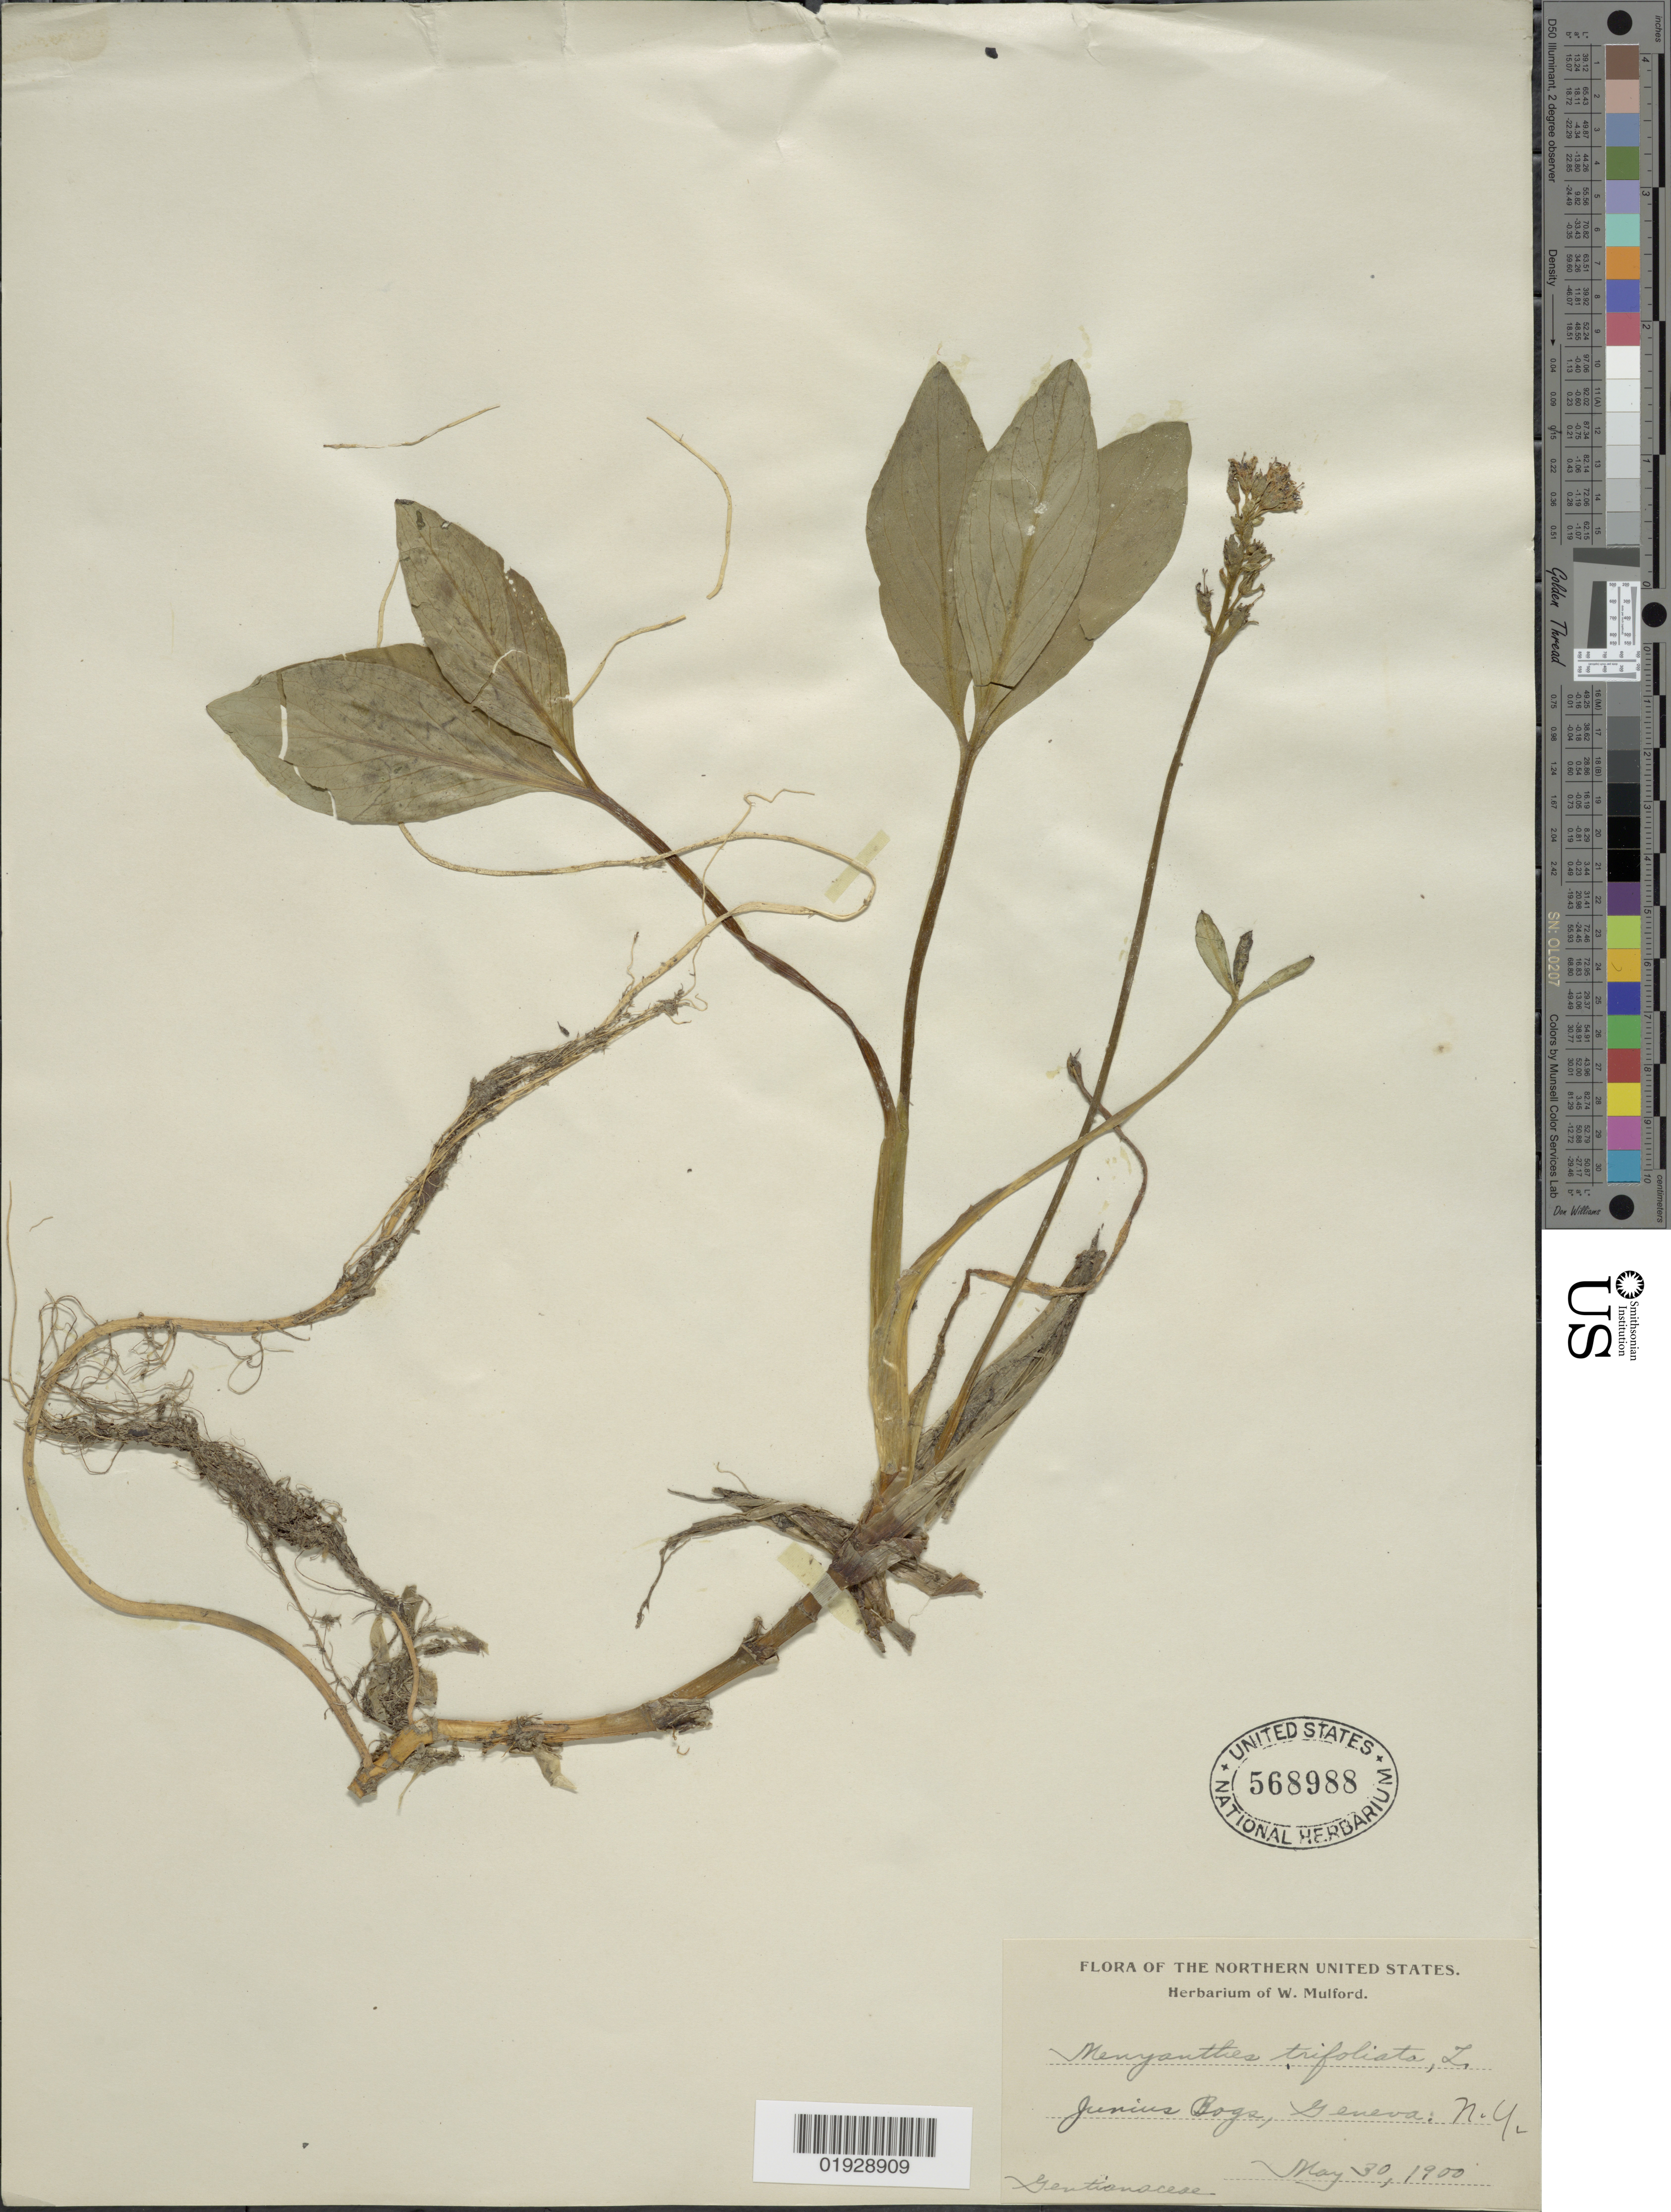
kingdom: Plantae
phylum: Tracheophyta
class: Magnoliopsida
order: Asterales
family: Menyanthaceae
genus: Menyanthes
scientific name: Menyanthes trifoliata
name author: L.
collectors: W. Mulford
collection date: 1900-05-30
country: United States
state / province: New York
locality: The Northern United States, Junius Bogs, Geneva: N.Y.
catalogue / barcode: US 568988